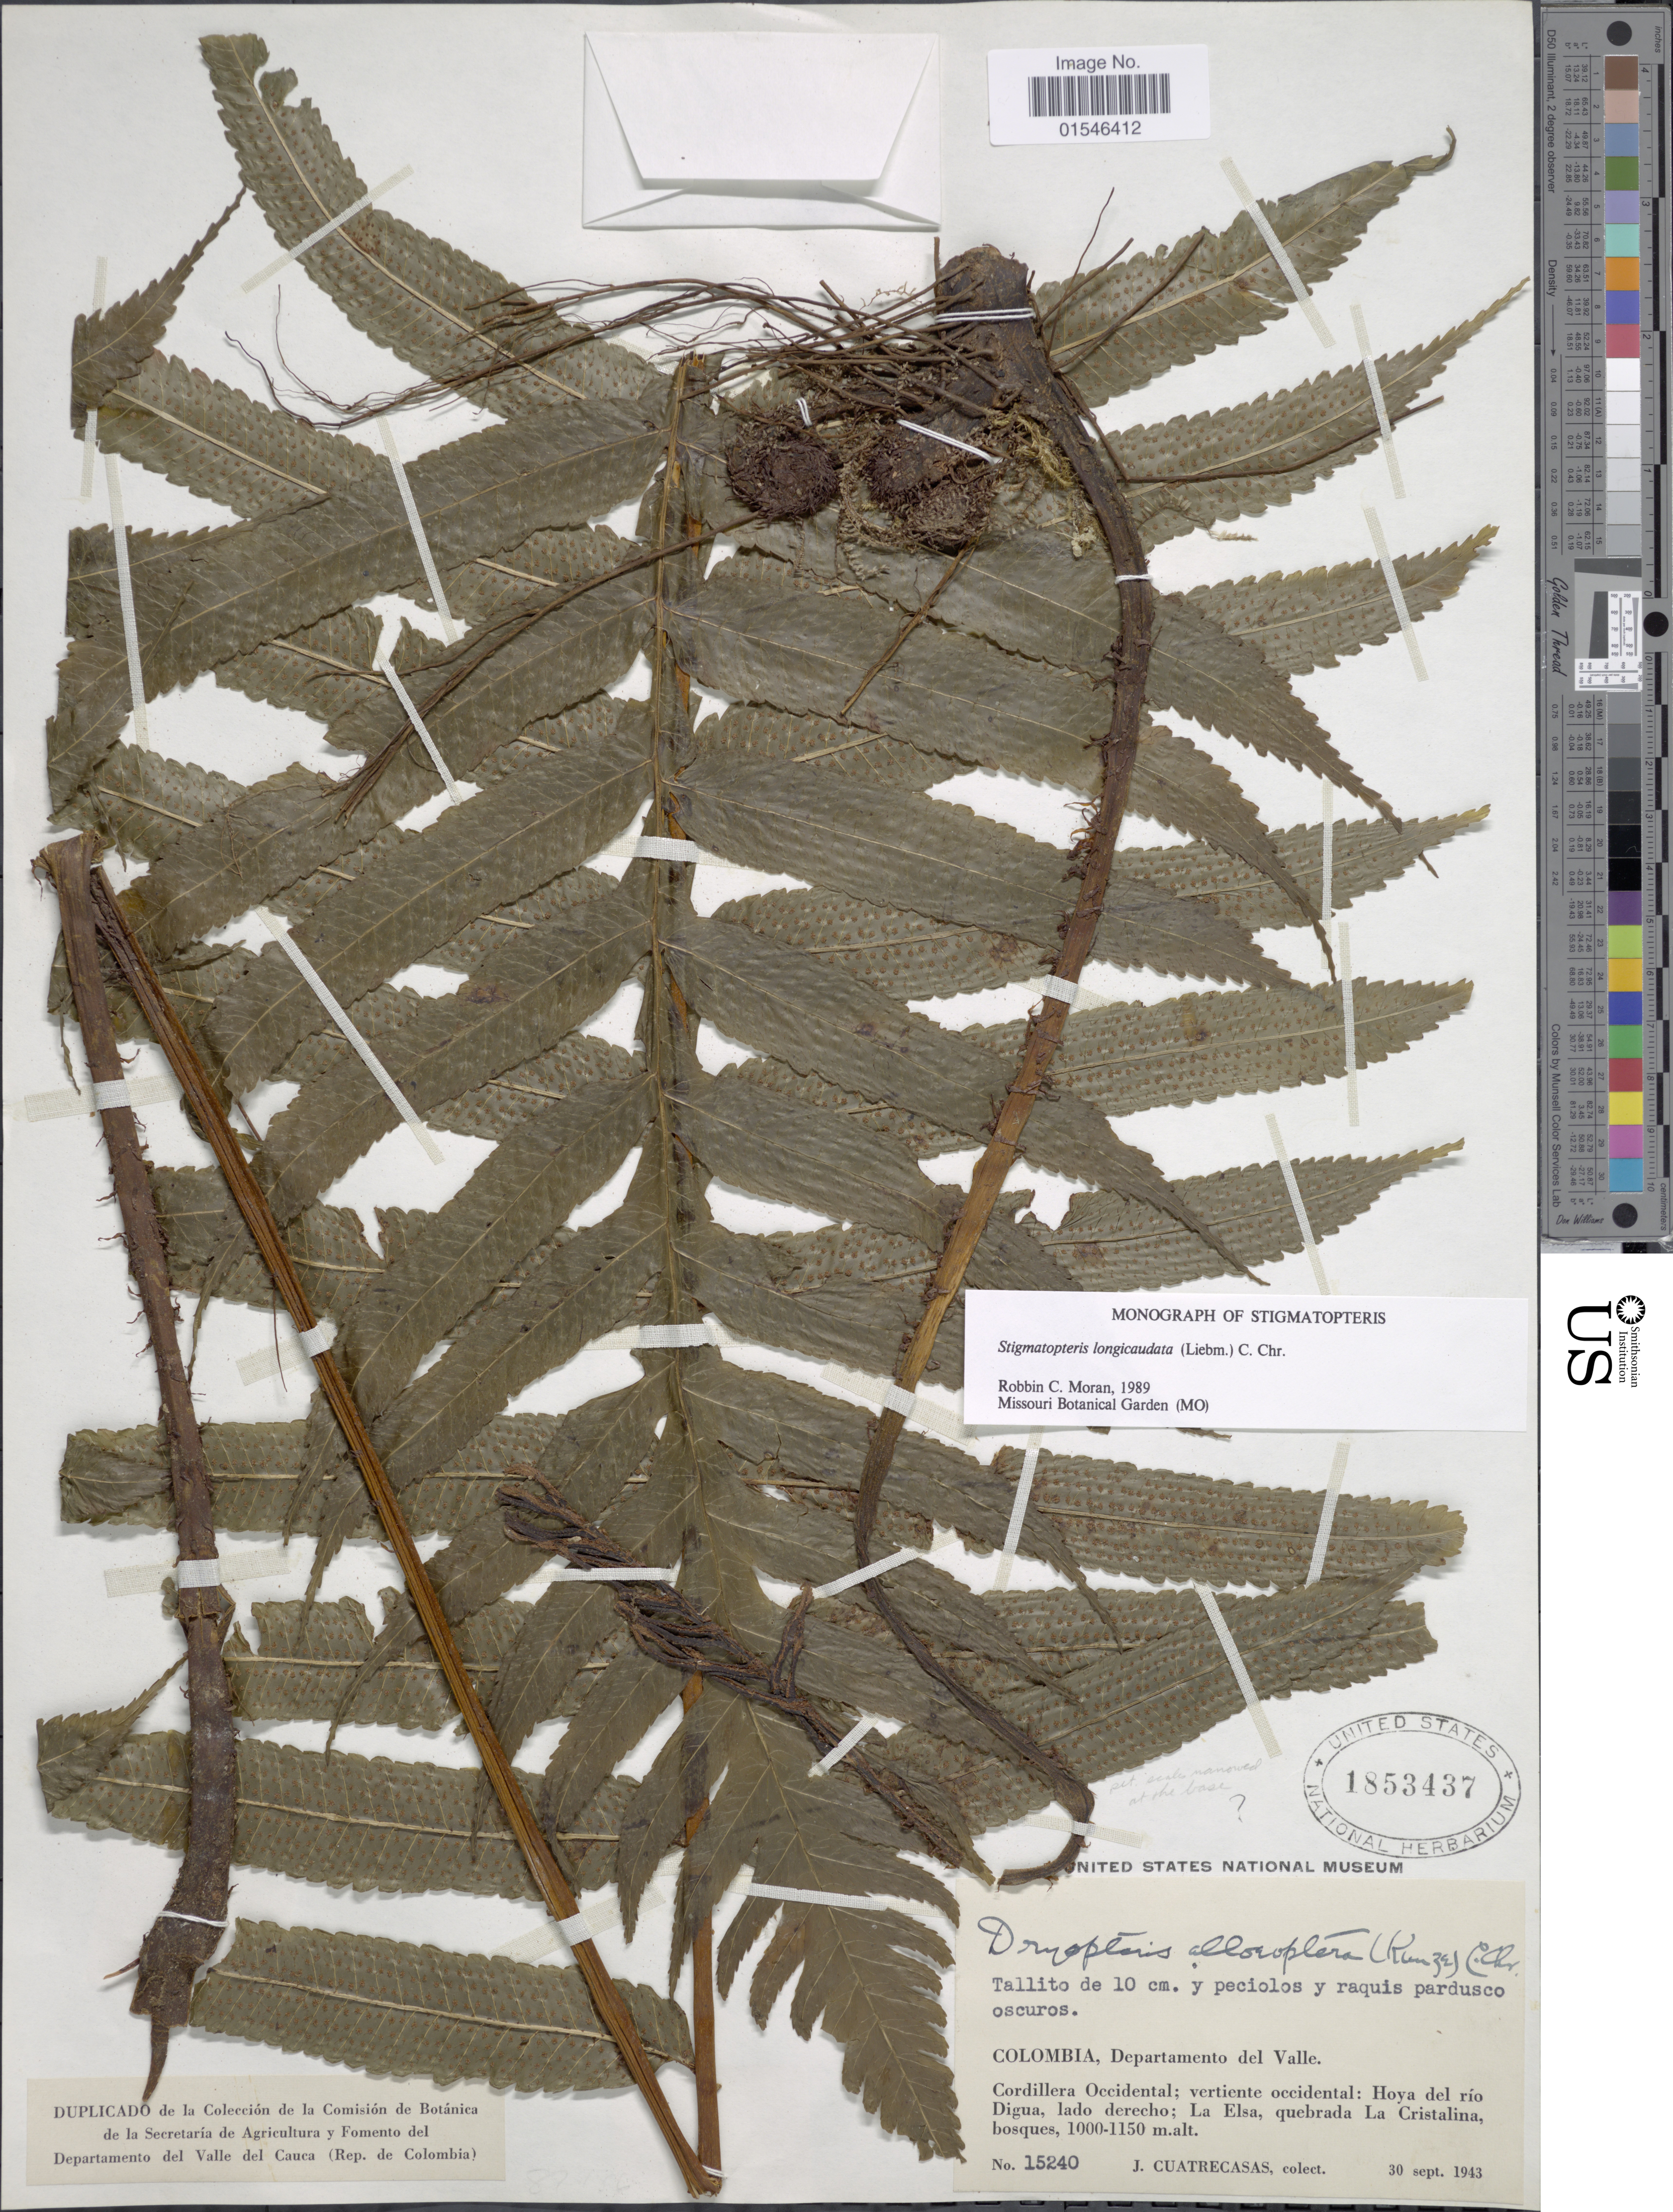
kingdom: Plantae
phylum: Tracheophyta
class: Polypodiopsida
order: Polypodiales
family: Dryopteridaceae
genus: Stigmatopteris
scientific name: Stigmatopteris longicaudata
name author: (Leibm.) C. Chr.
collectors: J. Cuatrecasas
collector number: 15240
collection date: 1943-09-30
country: Colombia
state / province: Valle del Cauca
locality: Departamento del Valle. Cordillera Occidental; vertiente occidental: Hoya del río Digua, lado derecho; La Elsa, quebrada La Cristalina, bosques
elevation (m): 1000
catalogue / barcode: US 1853437